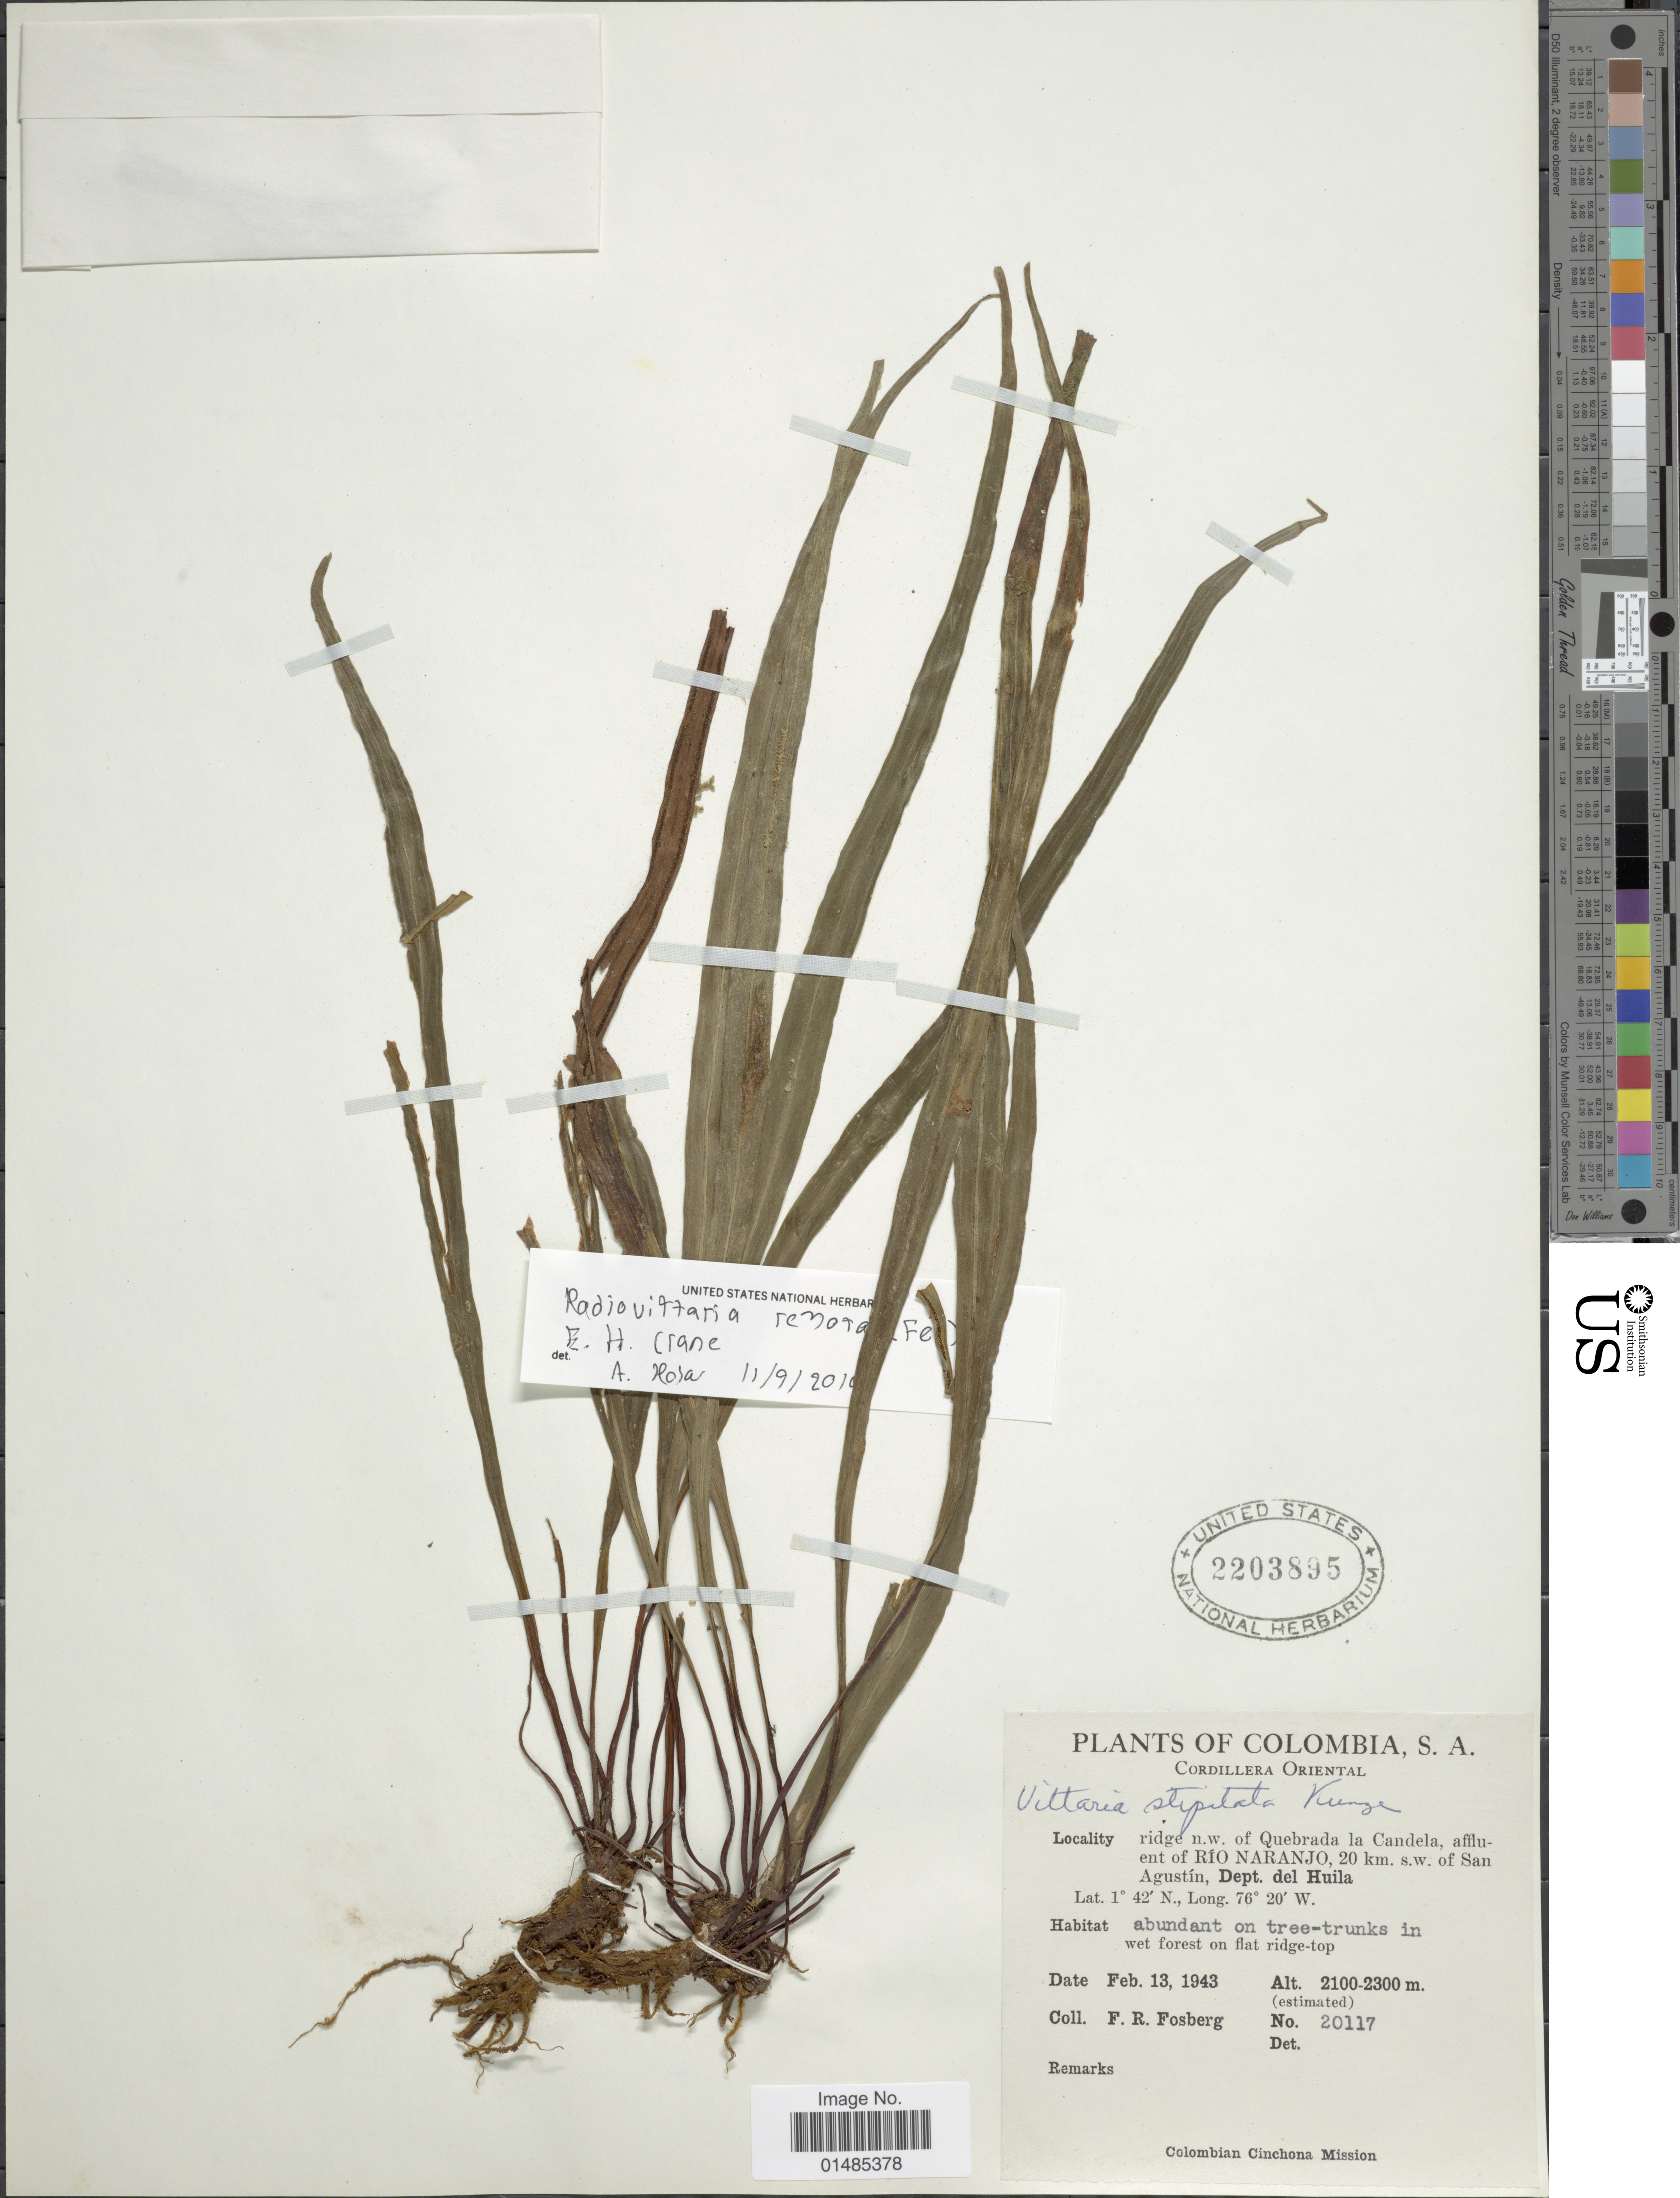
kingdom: Plantae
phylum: Tracheophyta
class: Polypodiopsida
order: Polypodiales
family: Pteridaceae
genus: Radiovittaria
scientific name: Radiovittaria remota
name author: (Fée) E.H. Crane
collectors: F. R. Fosberg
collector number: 20117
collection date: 1943-02-13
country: Colombia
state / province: Huila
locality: Cordillera Oriental. Ridge n.w. of Quebrada la Candela, affluent of Río Naranjo, 20 km. s.w. of San Agustín.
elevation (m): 2100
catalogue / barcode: US 2203895